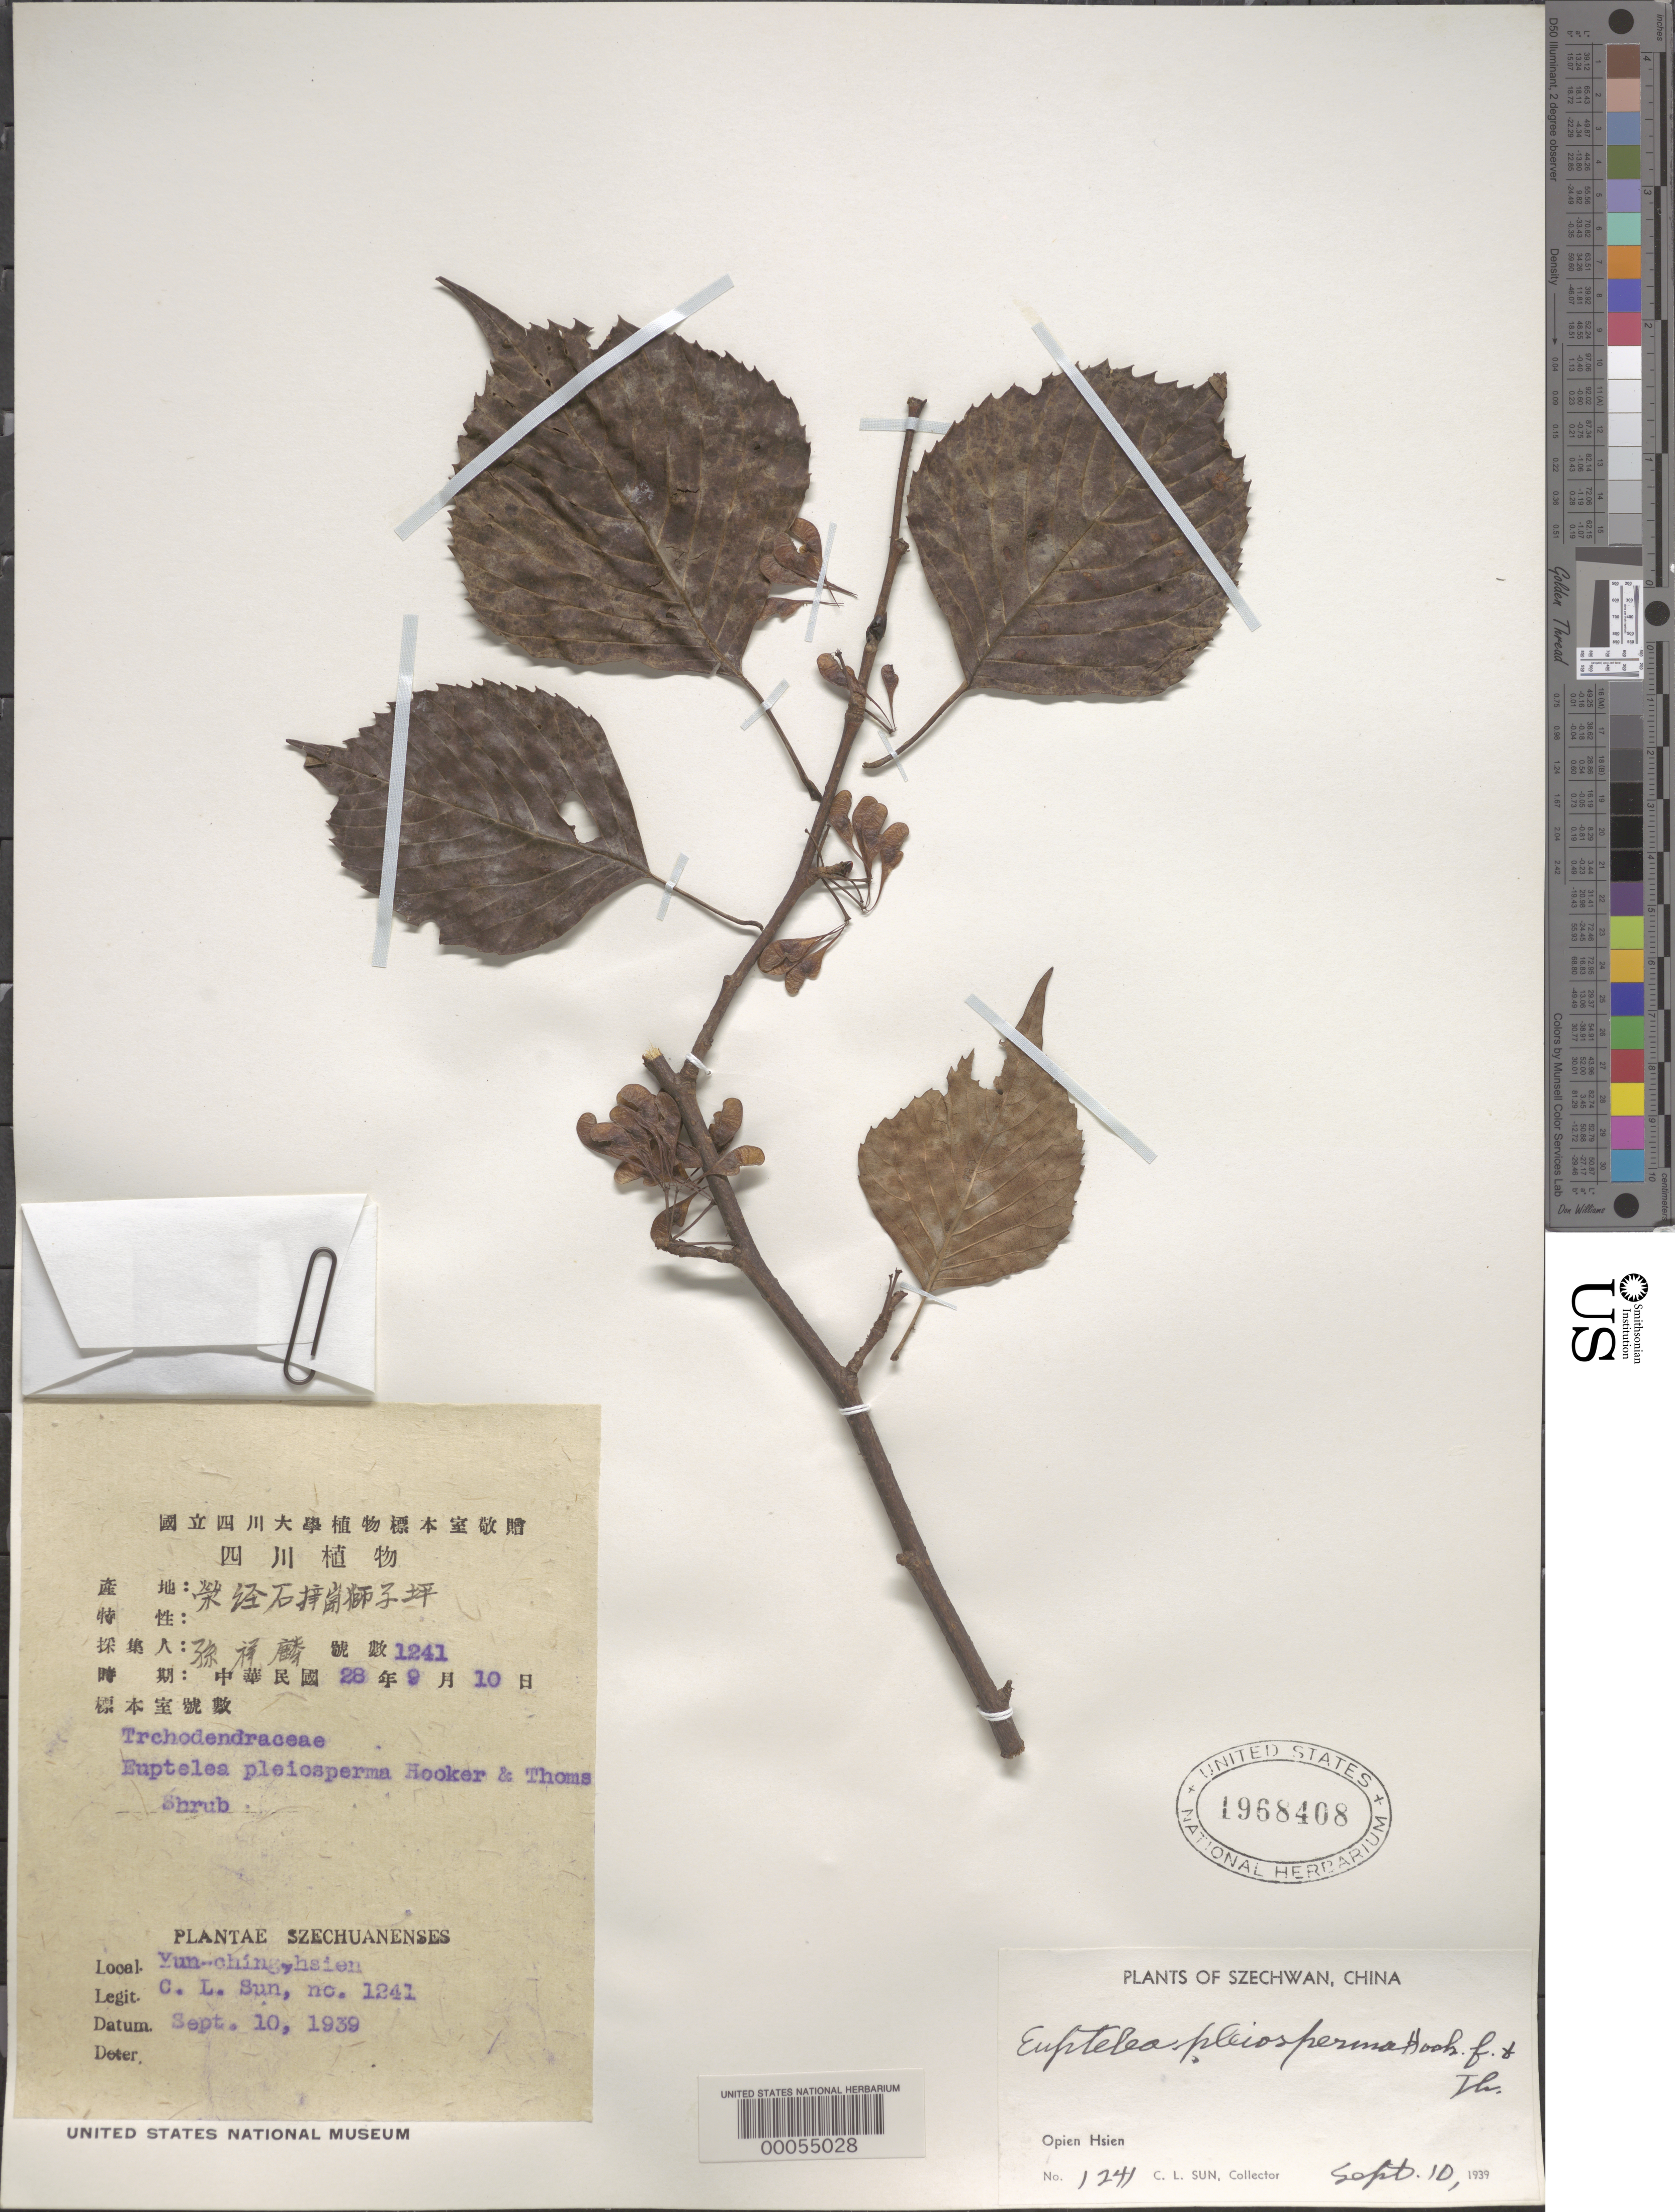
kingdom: Plantae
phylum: Tracheophyta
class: Magnoliopsida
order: Ranunculales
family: Eupteleaceae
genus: Euptelea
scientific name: Euptelea pleiosperma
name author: Hook. f. & Thomson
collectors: C. Sun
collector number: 1241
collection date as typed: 10 Sep 1939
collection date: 1939-09-10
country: China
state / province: Sichuan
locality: Yun-ching,hsien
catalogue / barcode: US 1968287